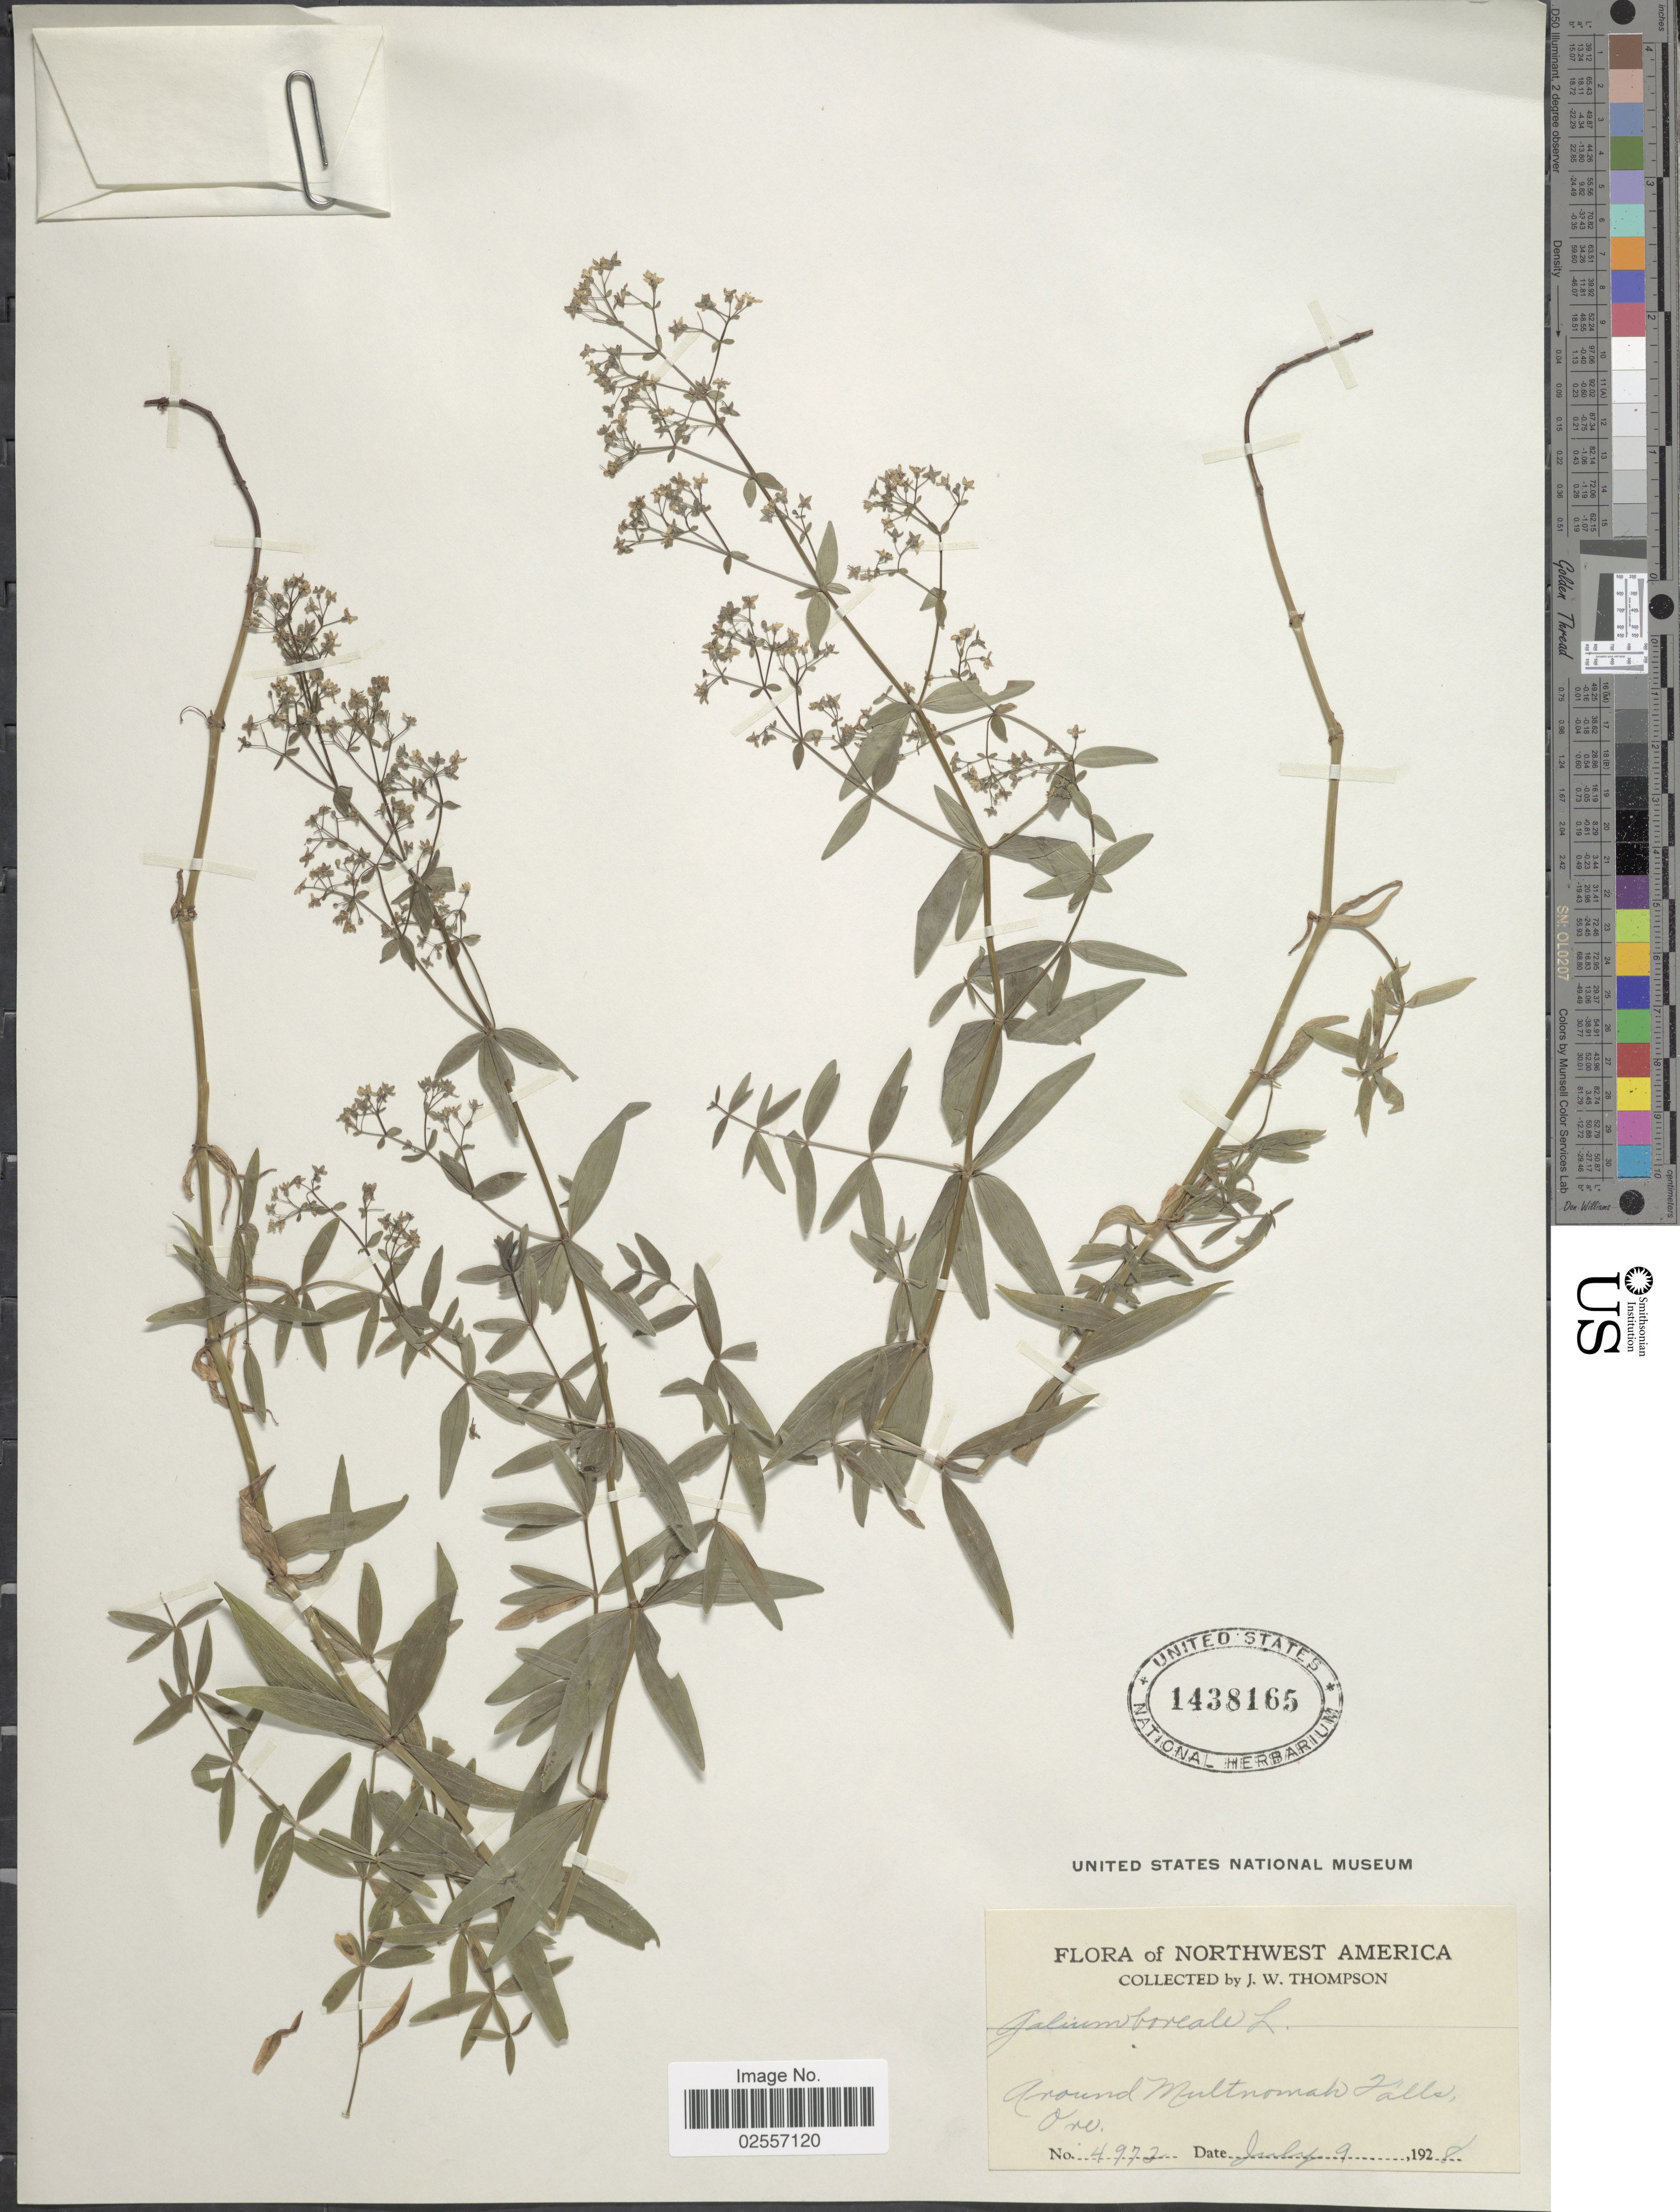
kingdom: Plantae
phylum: Tracheophyta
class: Magnoliopsida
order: Gentianales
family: Rubiaceae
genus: Galium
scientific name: Galium boreale L.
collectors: J. W. Thompson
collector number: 4972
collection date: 1928-07-09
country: United States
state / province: Oregon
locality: Around Multnomah Falls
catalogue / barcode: US 1438165